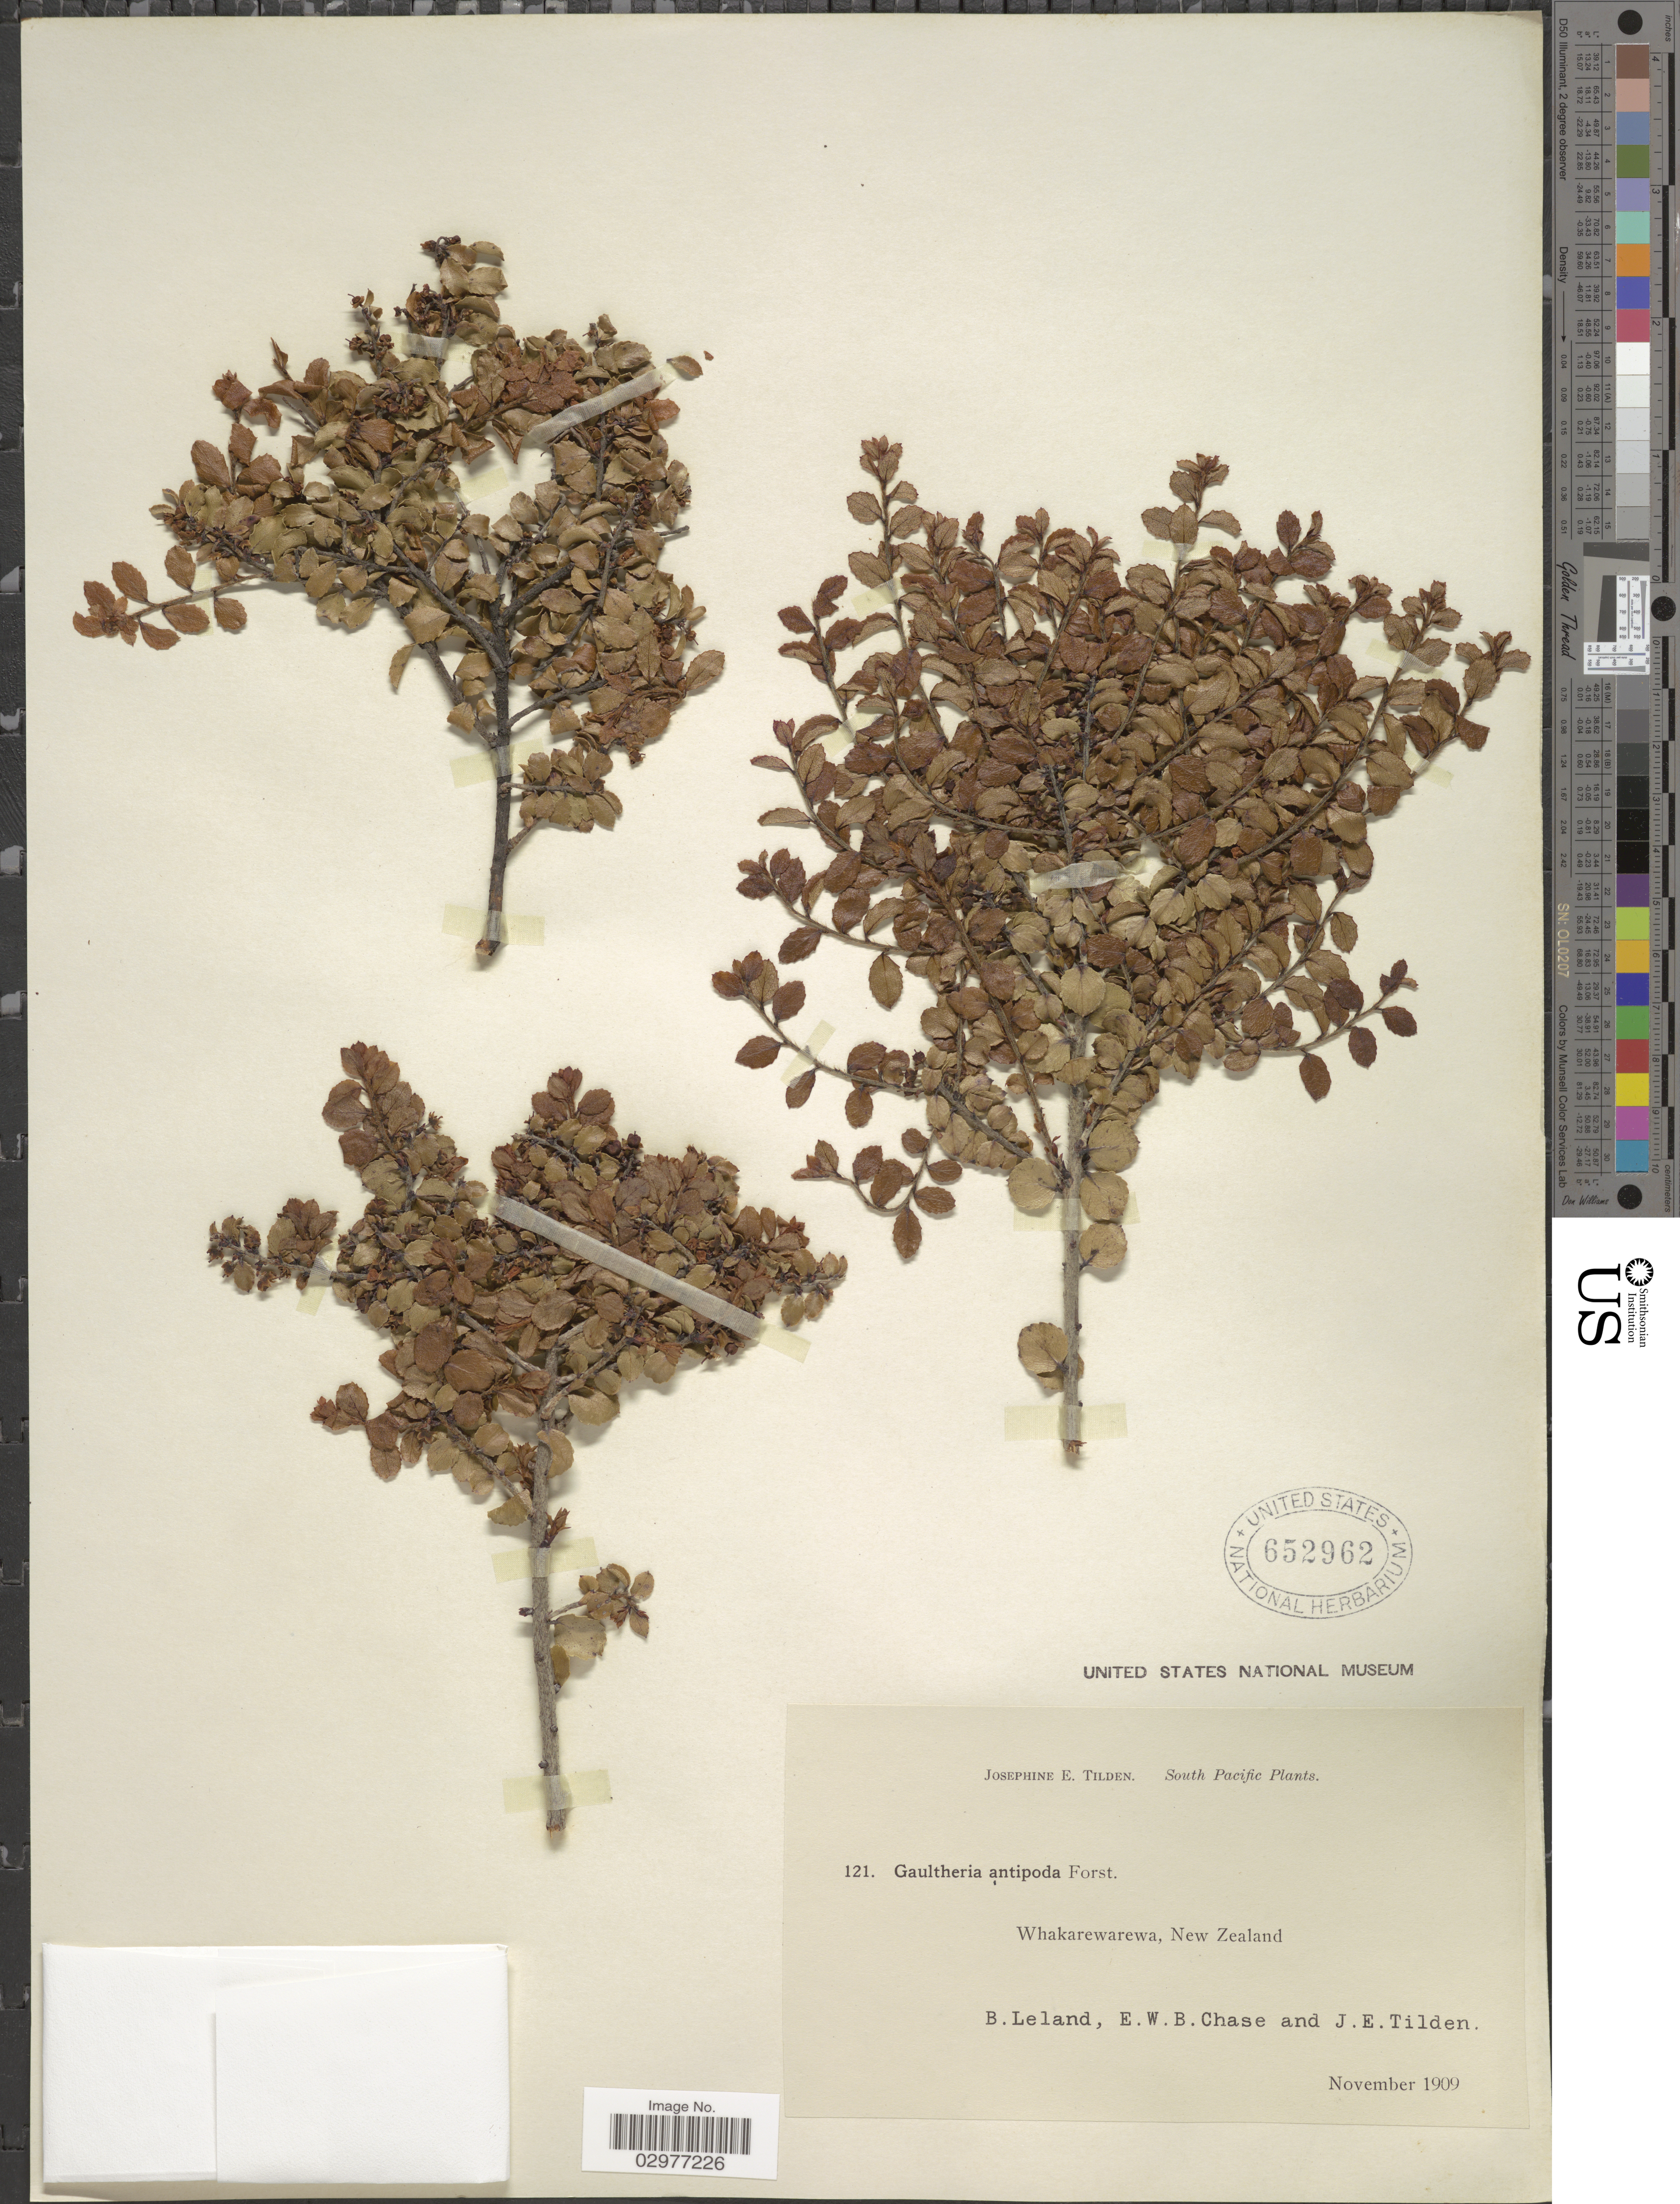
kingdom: Plantae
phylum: Tracheophyta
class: Magnoliopsida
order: Ericales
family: Ericaceae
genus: Gaultheria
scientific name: Gaultheria antipoda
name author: G. Forst.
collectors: B. Leland, E. W. Chase & J. E. Tilden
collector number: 121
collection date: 1909-11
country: New Zealand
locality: South Pacific. Whakarewarewa.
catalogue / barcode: US 652962